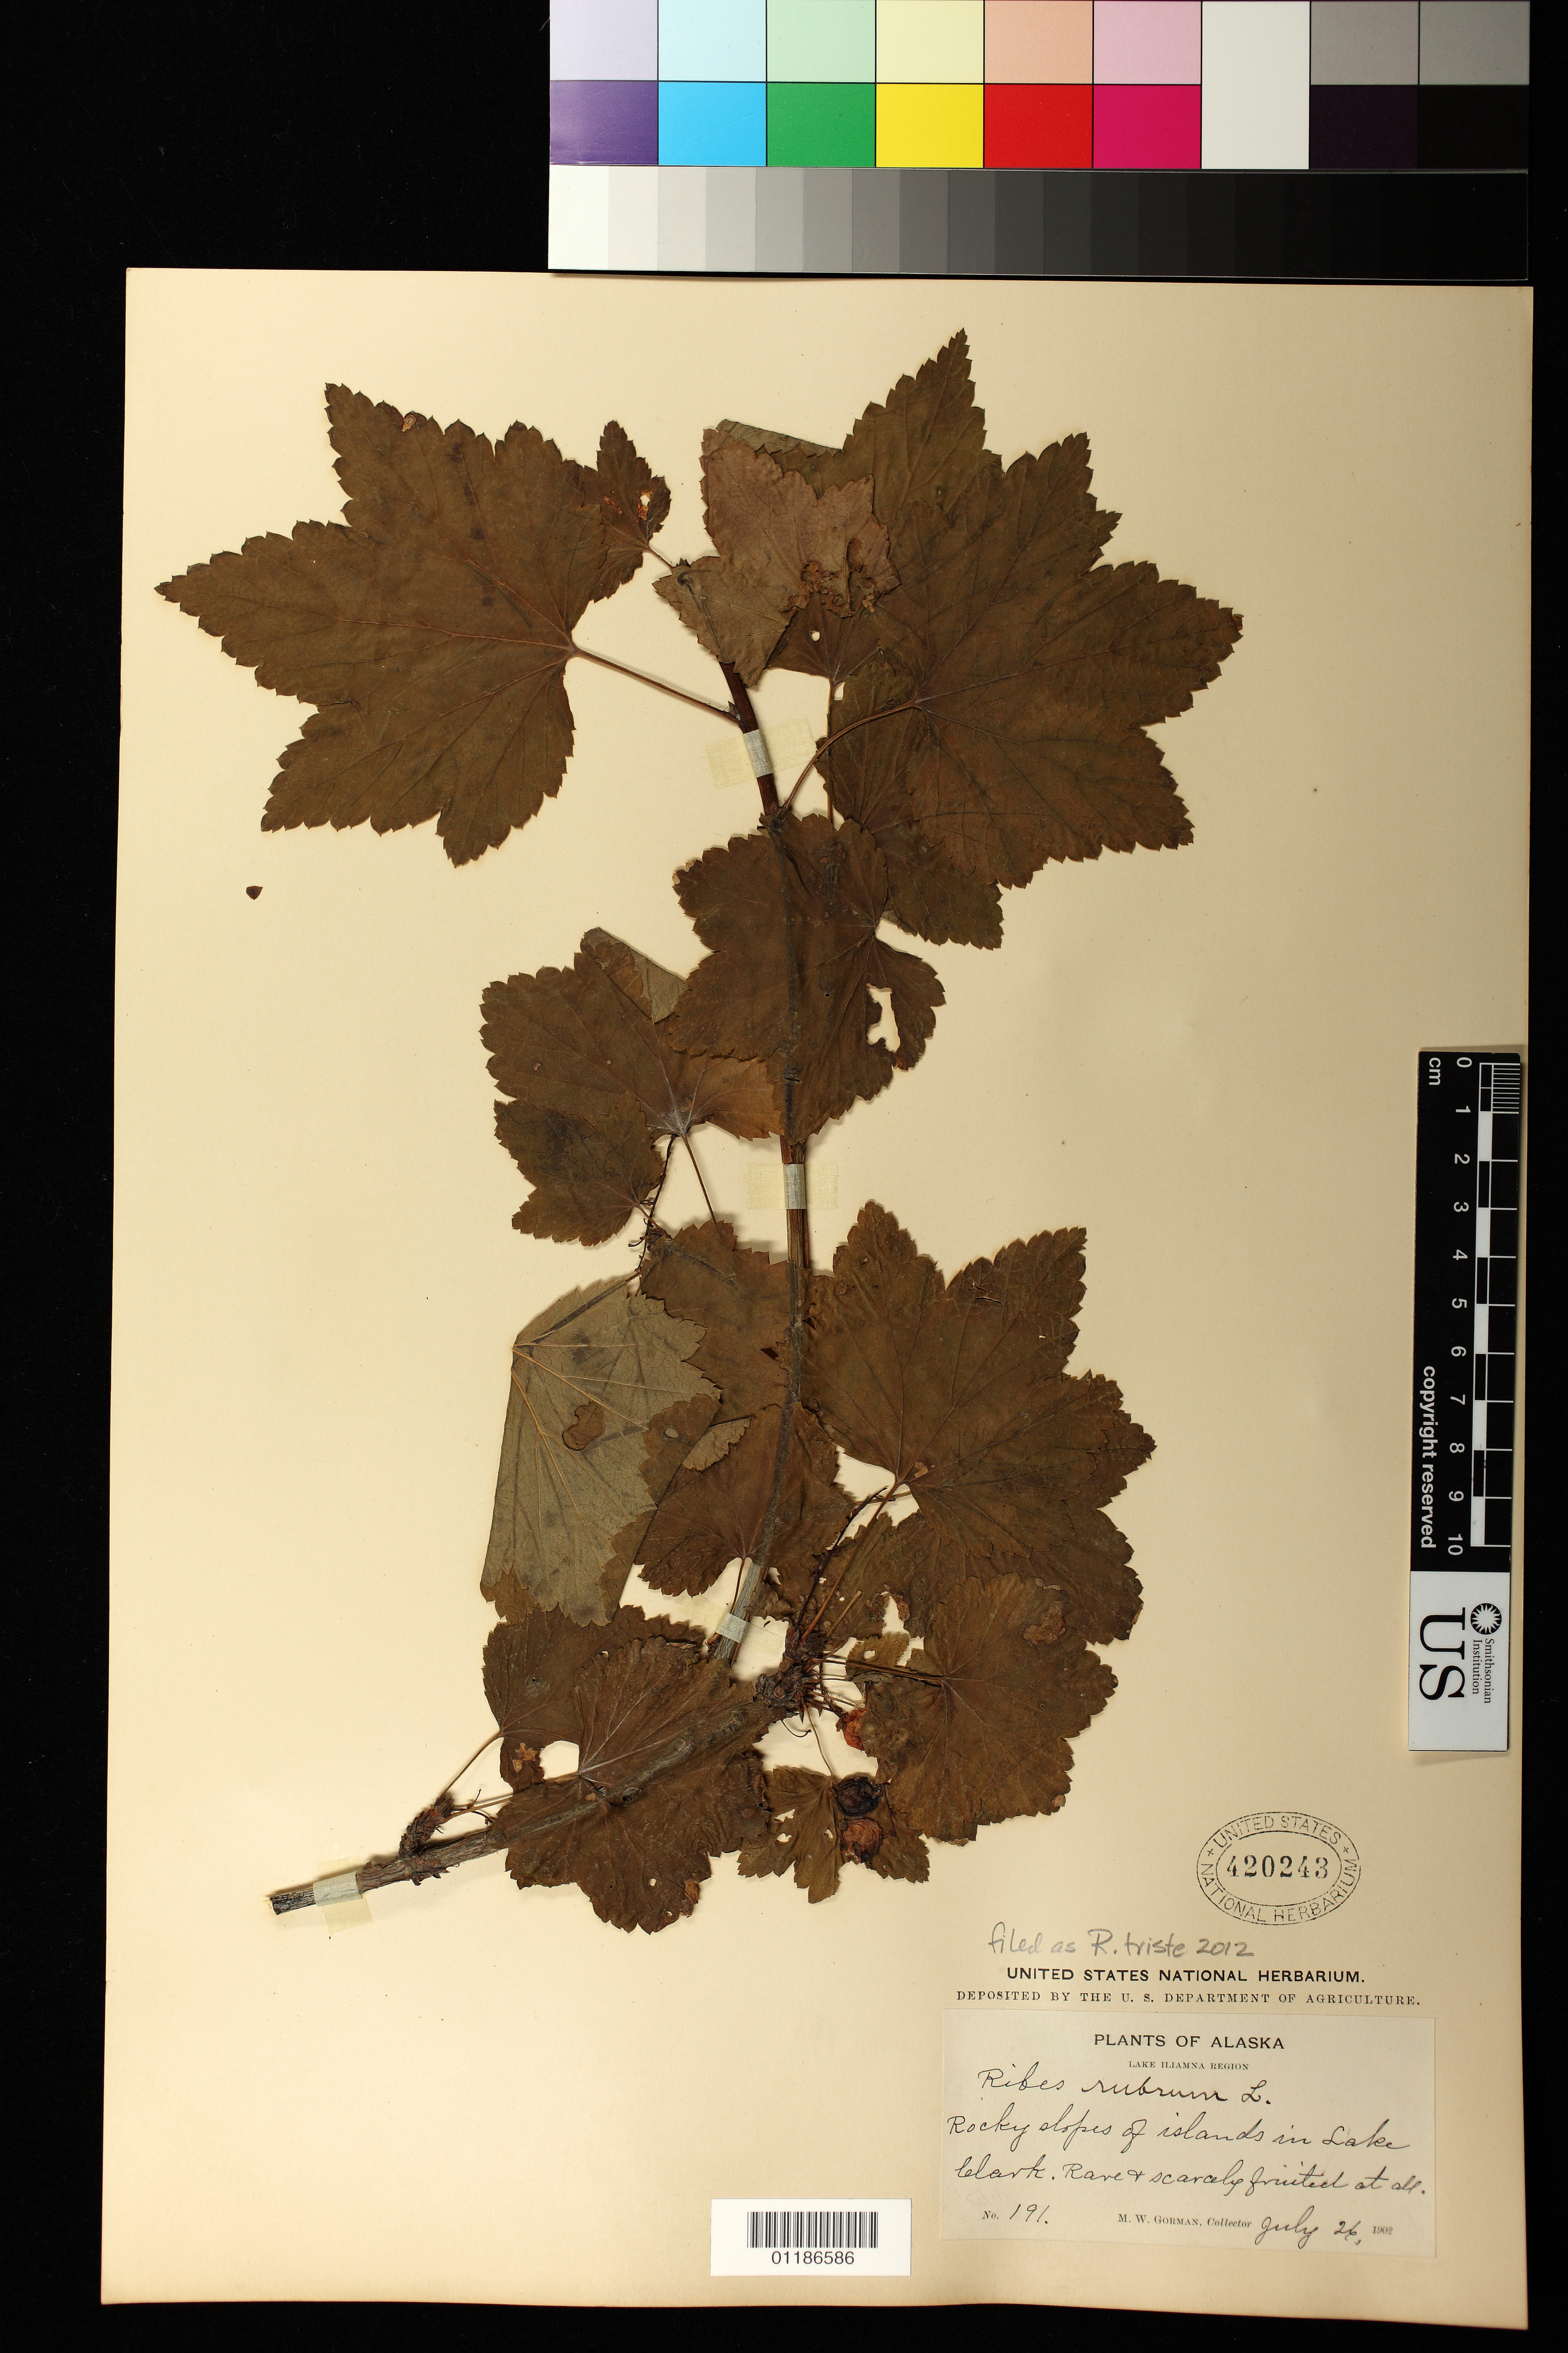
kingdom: Plantae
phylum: Tracheophyta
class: Magnoliopsida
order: Saxifragales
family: Grossulariaceae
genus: Ribes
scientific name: Ribes triste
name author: Pall.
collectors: M. W. Gorman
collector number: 191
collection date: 1902-07-26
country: United States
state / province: Alaska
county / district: Lake and Peninsula Borough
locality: Rocky slopes of islands in Lake Clark.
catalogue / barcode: US 420243